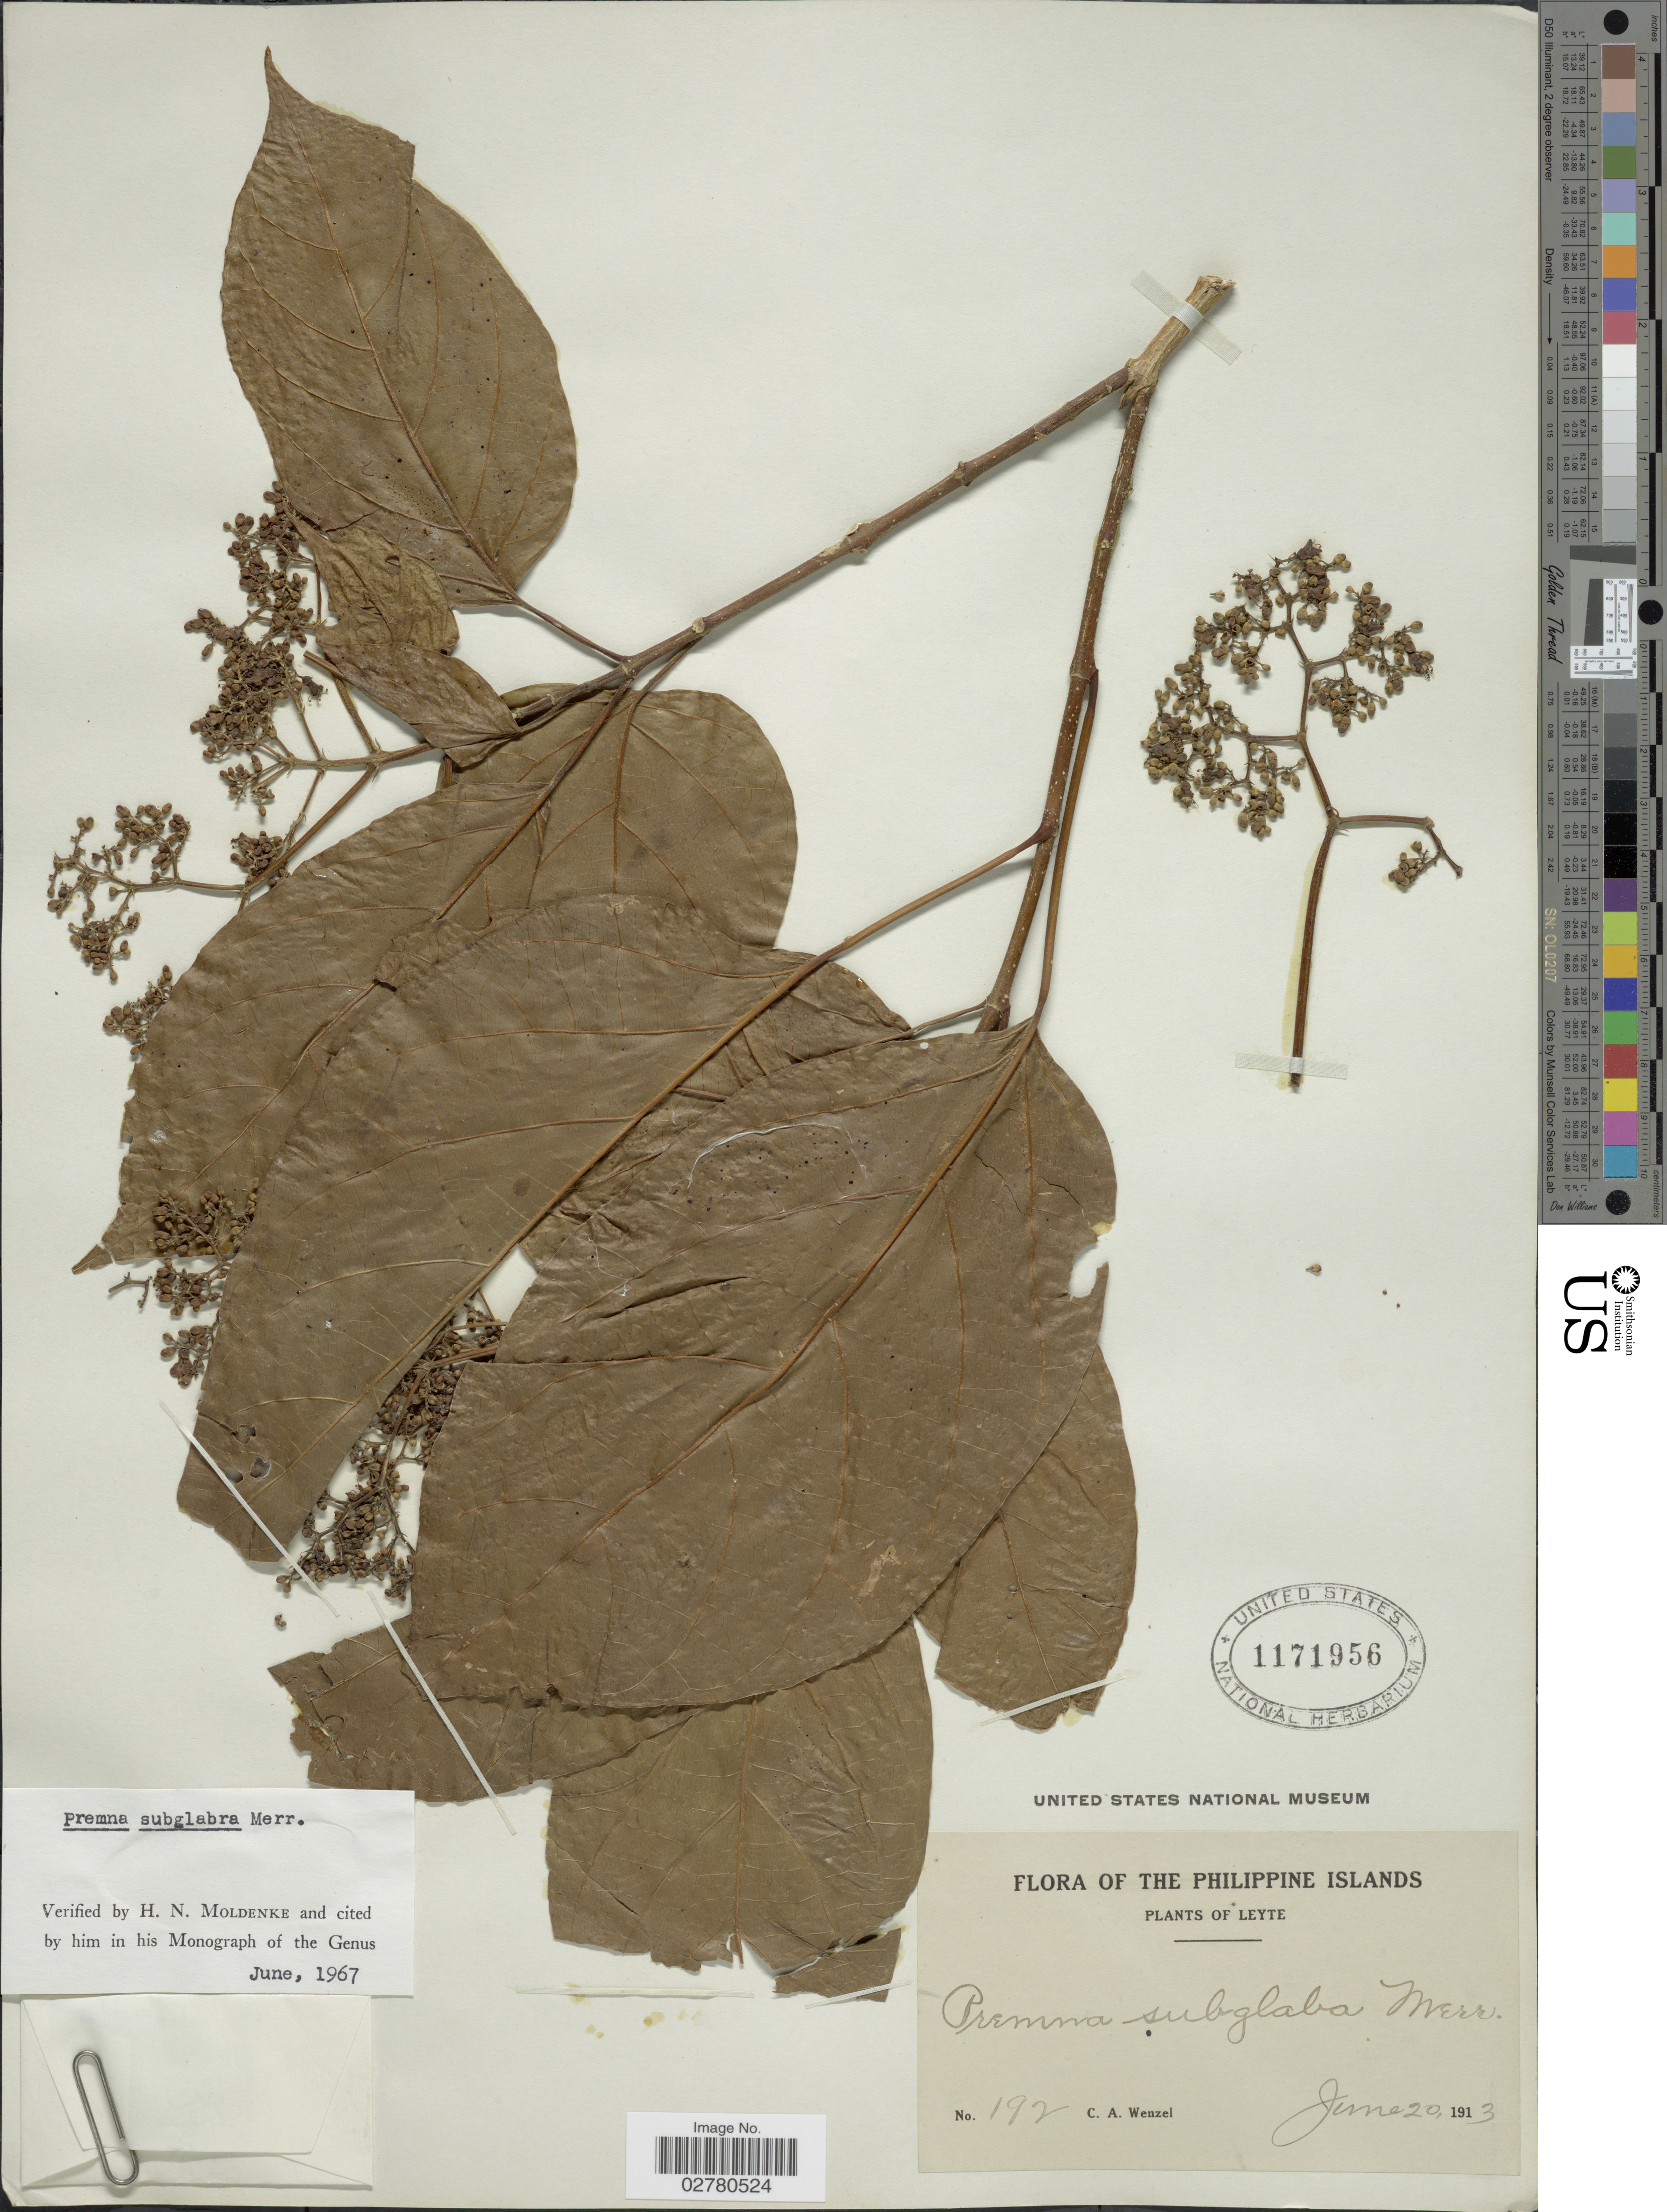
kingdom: Plantae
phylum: Tracheophyta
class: Magnoliopsida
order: Lamiales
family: Lamiaceae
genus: Premna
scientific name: Premna subglabra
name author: Merr.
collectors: C. Wenzel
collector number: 192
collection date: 1913-06-20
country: Philippines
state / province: Eastern Visayas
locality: Philippine Islands, Leyte.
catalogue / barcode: US 1171956